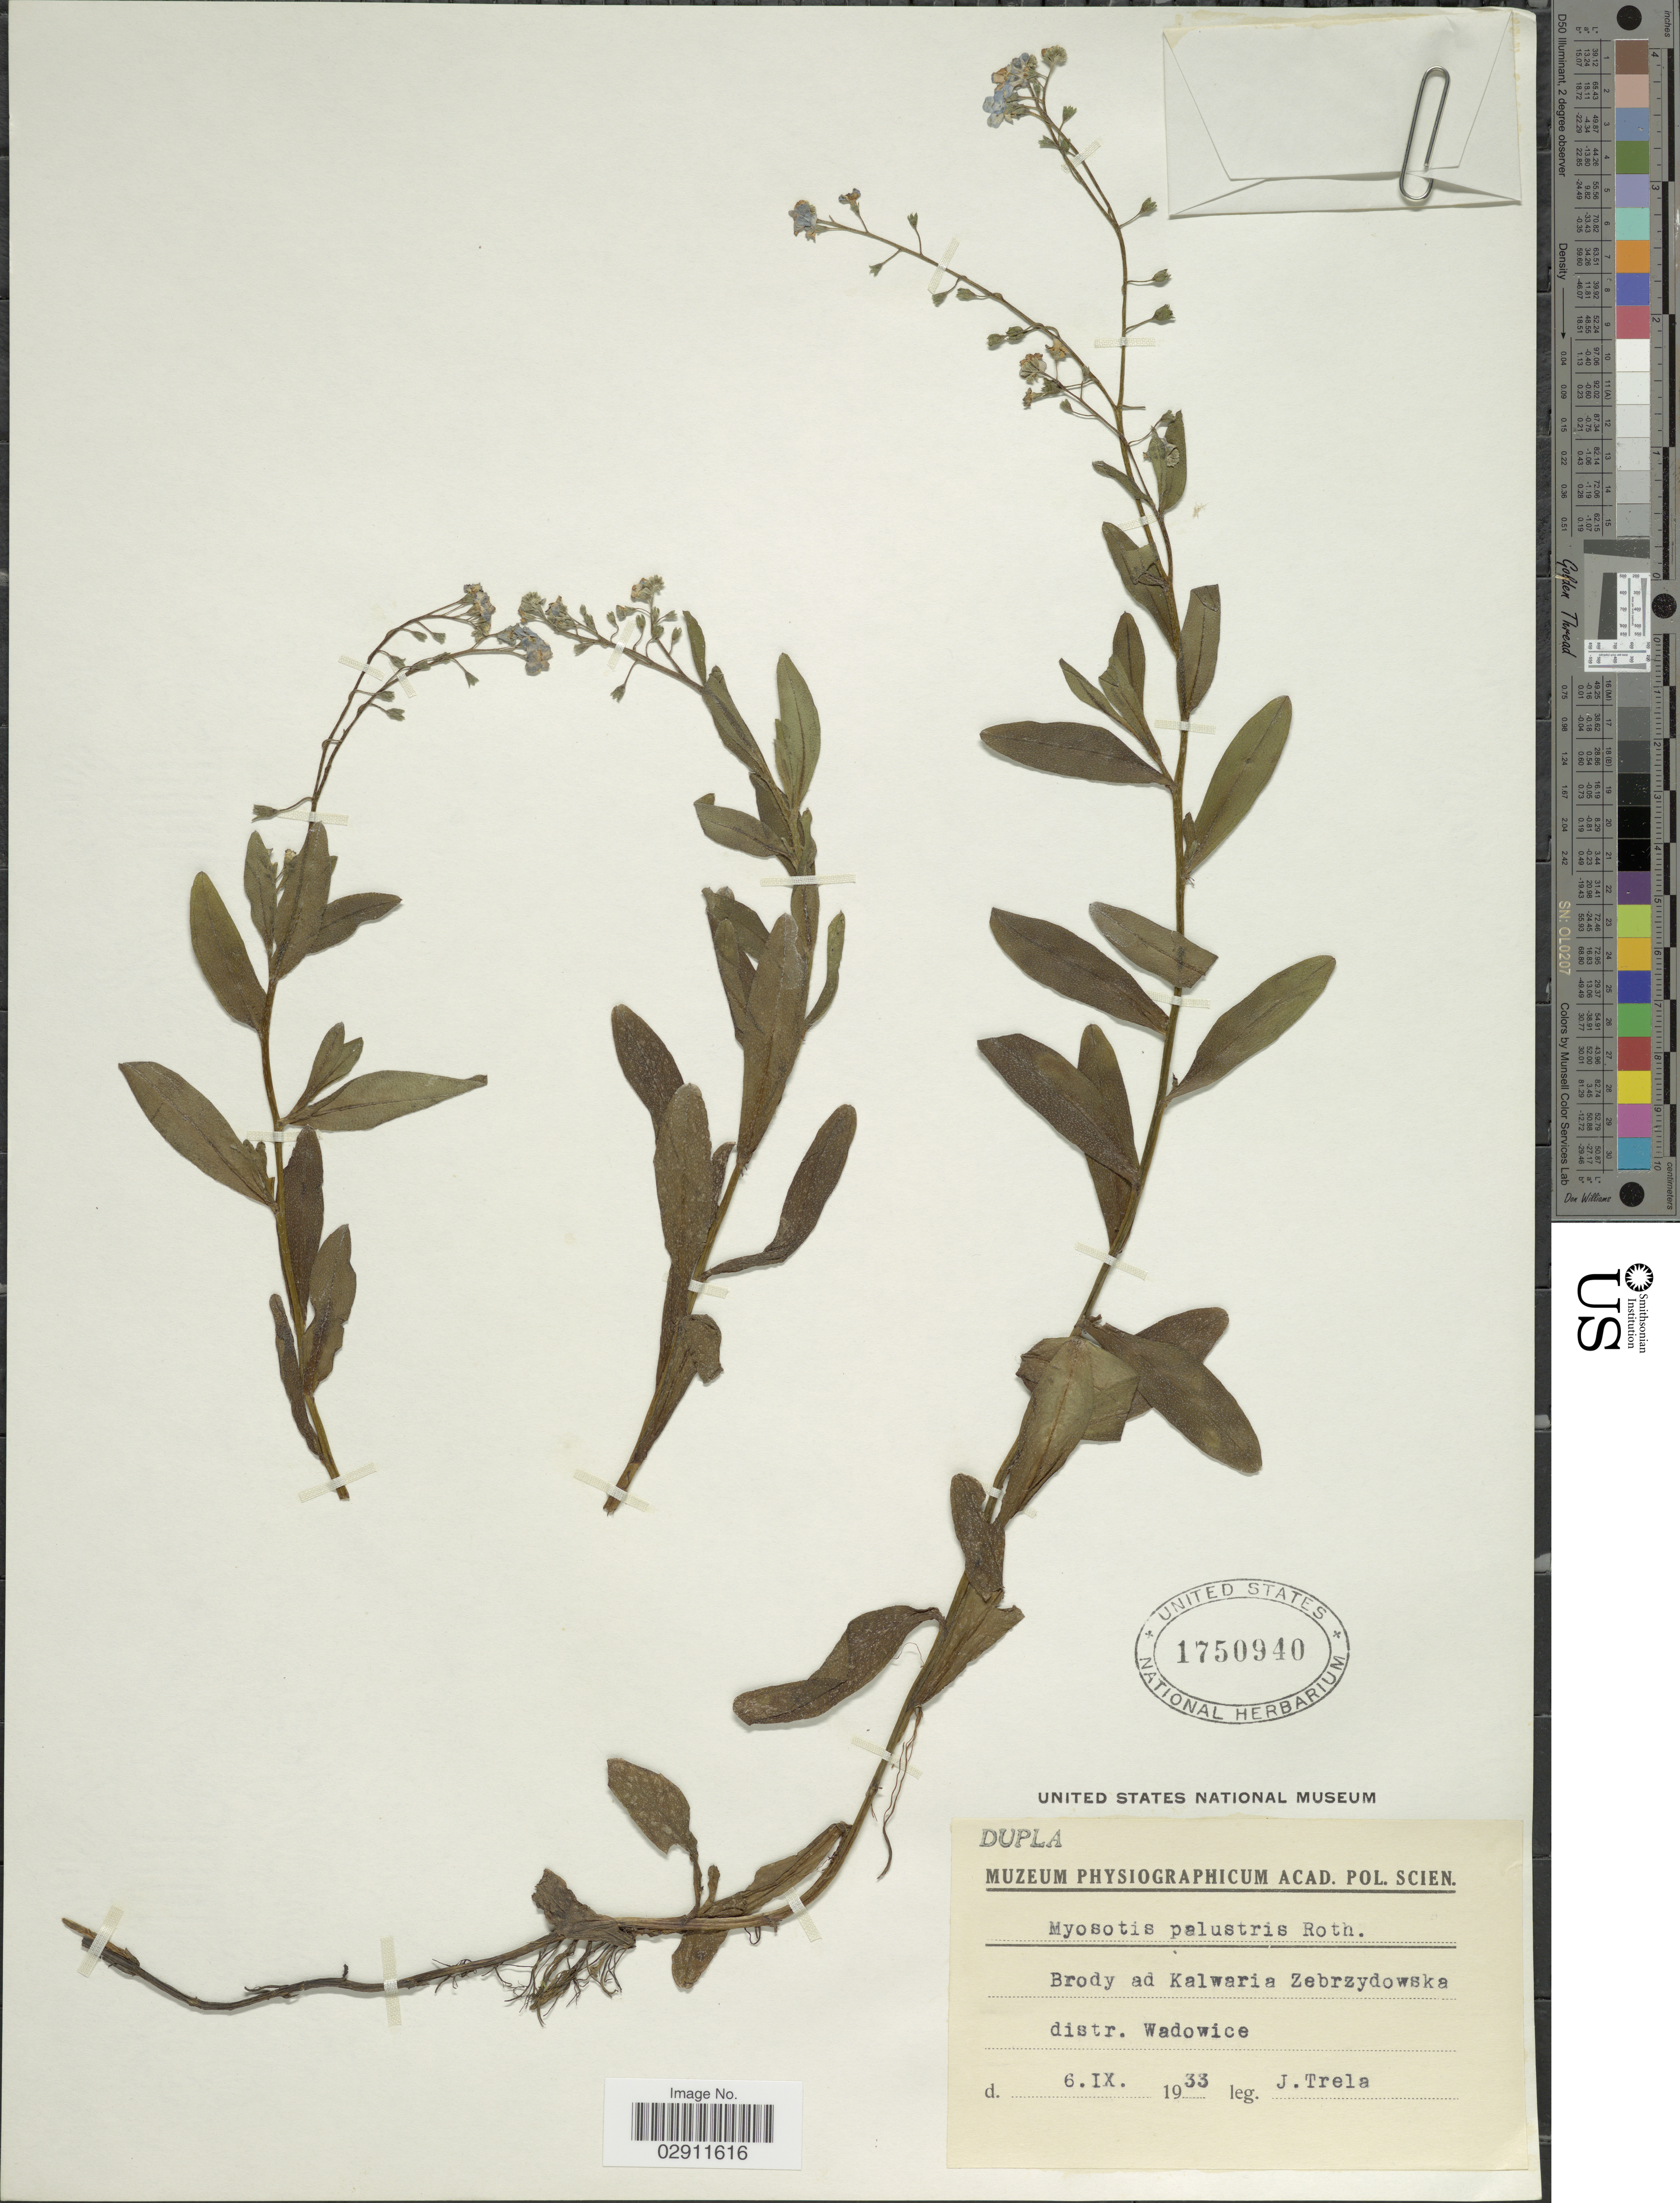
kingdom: Plantae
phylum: Tracheophyta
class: Magnoliopsida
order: Boraginales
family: Boraginaceae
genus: Myosotis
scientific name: Myosotis palustris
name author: L.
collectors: J. Trela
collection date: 1933-09-06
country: Poland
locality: Brody ad Kalwaria Zebrzydowska distr. Wadowice.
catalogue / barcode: US 1750940